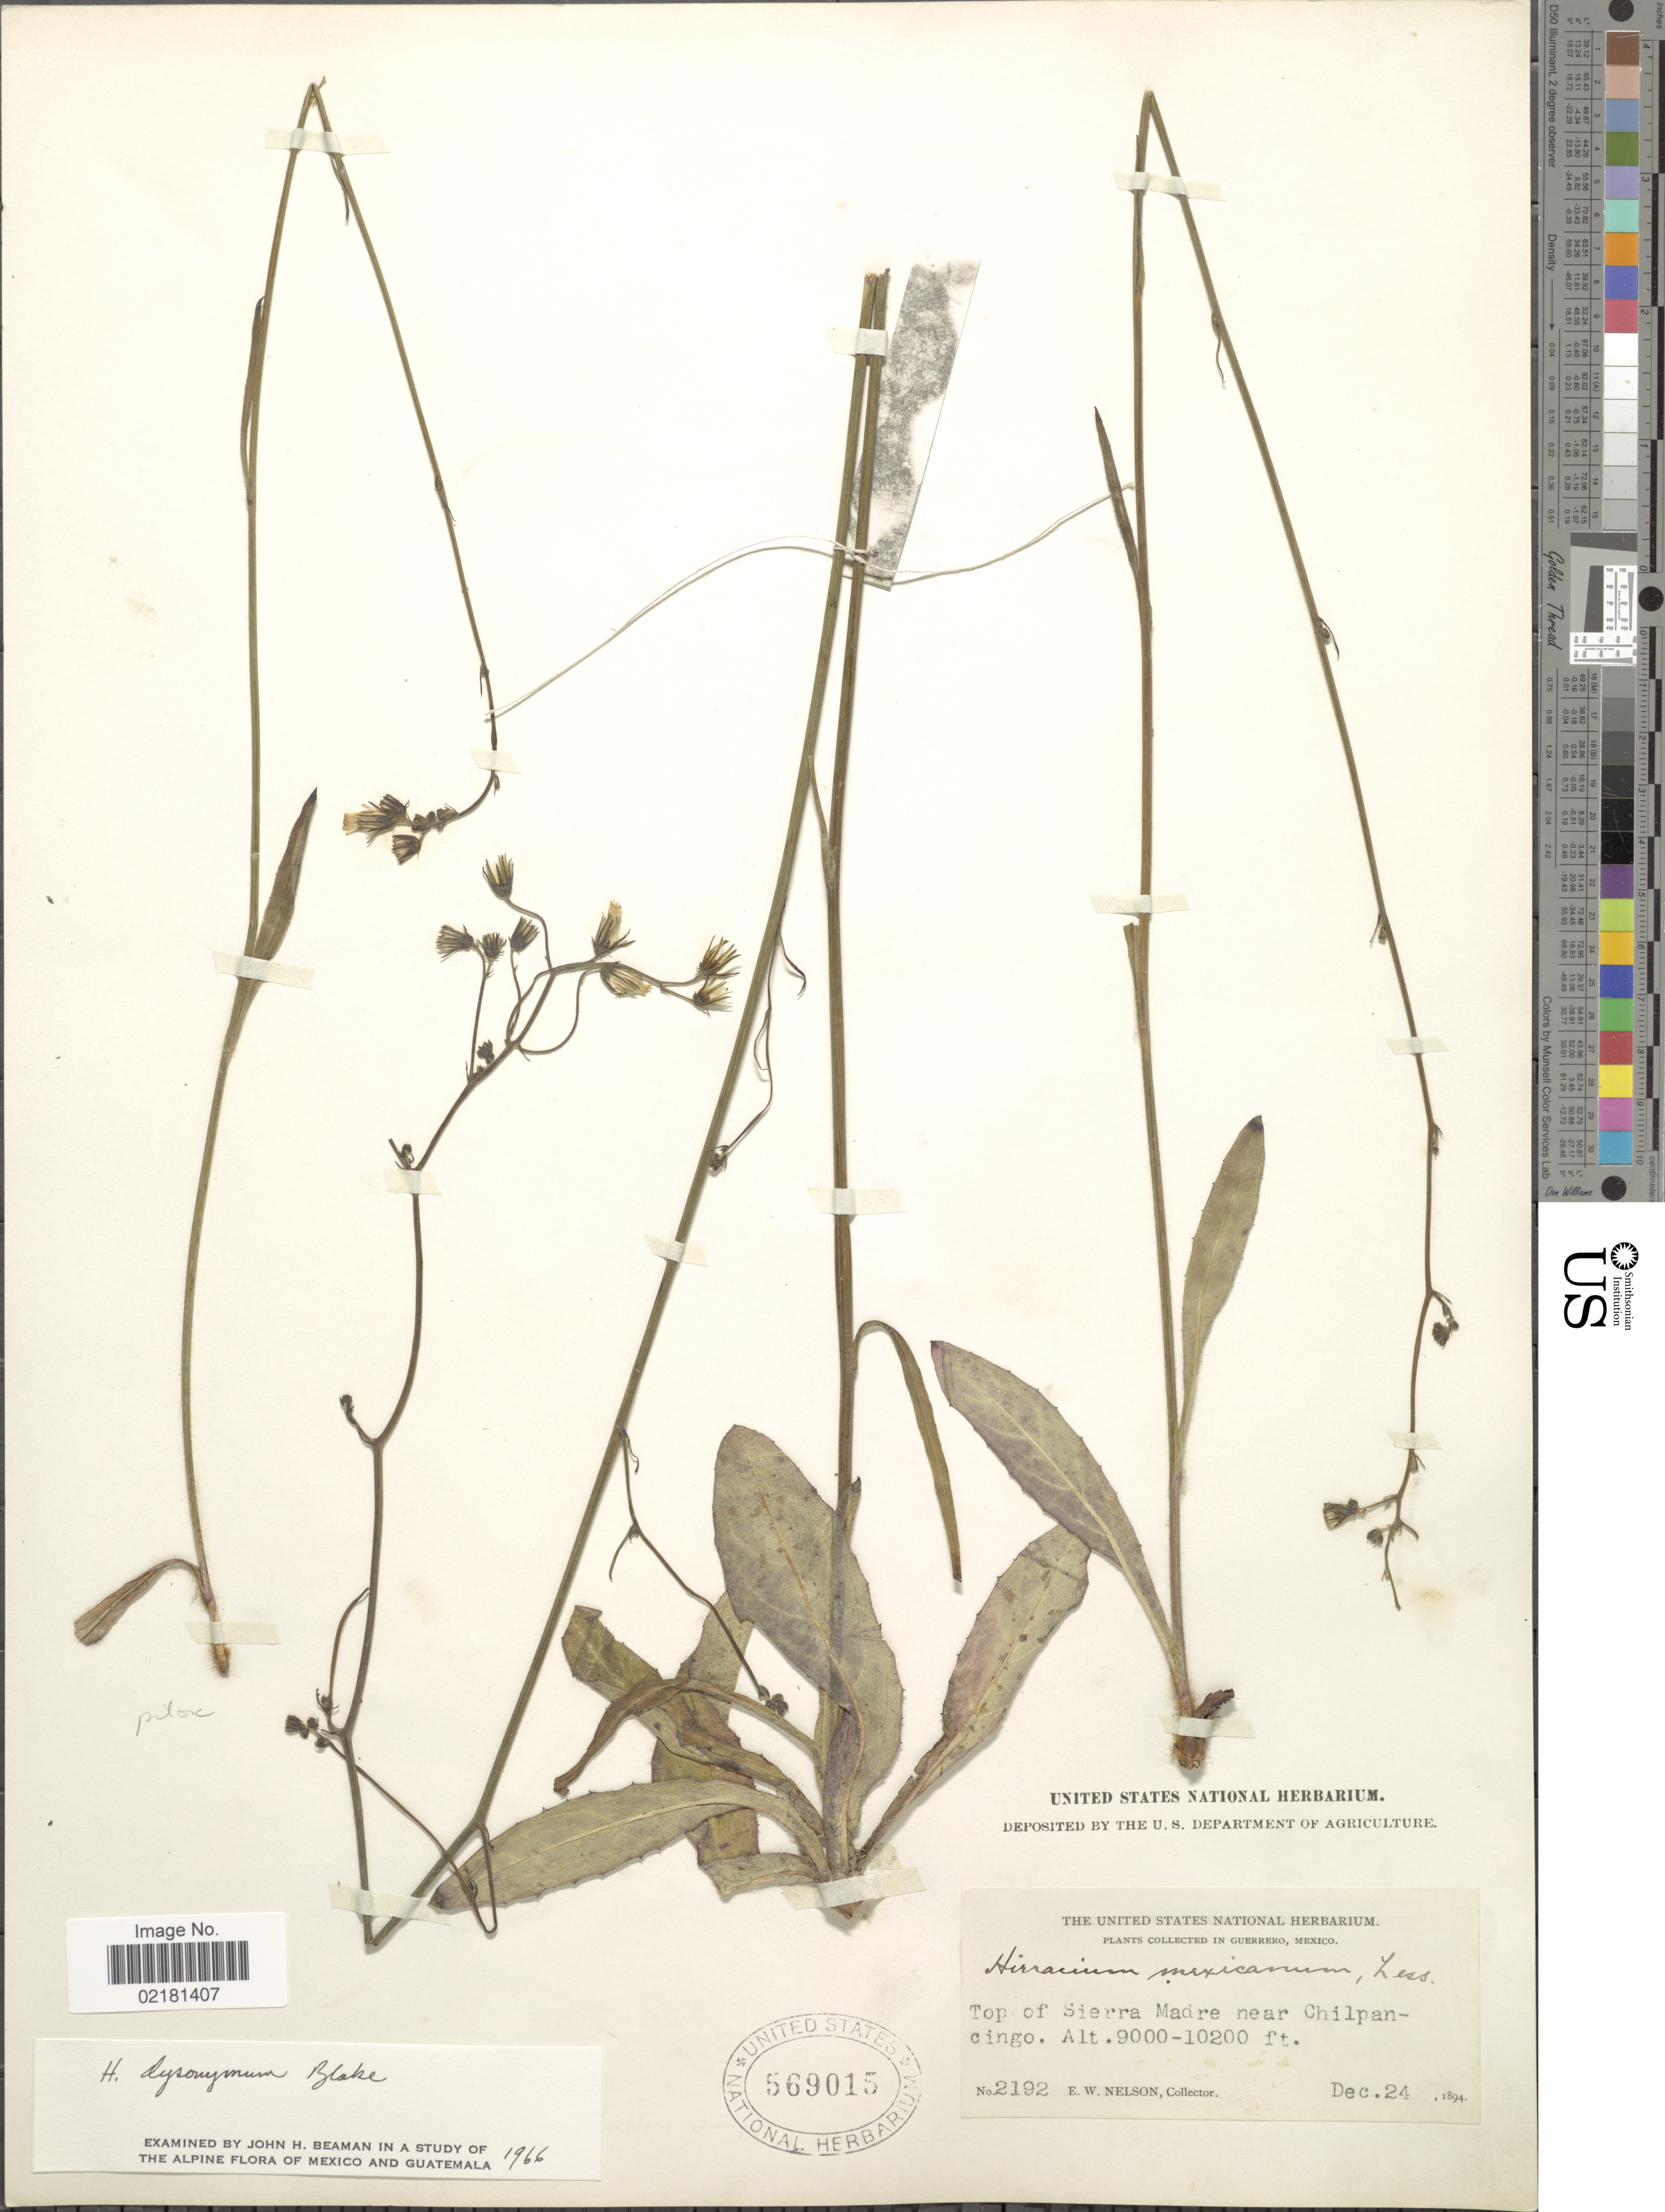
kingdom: Plantae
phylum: Tracheophyta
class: Magnoliopsida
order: Asterales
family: Asteraceae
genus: Hieracium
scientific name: Hieracium dysonymum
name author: S.F. Blake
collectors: E. W. Nelson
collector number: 2192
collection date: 1894-12-24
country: Mexico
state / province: Guerrero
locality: Top of Sierra Madre near Chilpancingo.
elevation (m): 2743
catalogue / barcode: US 569015